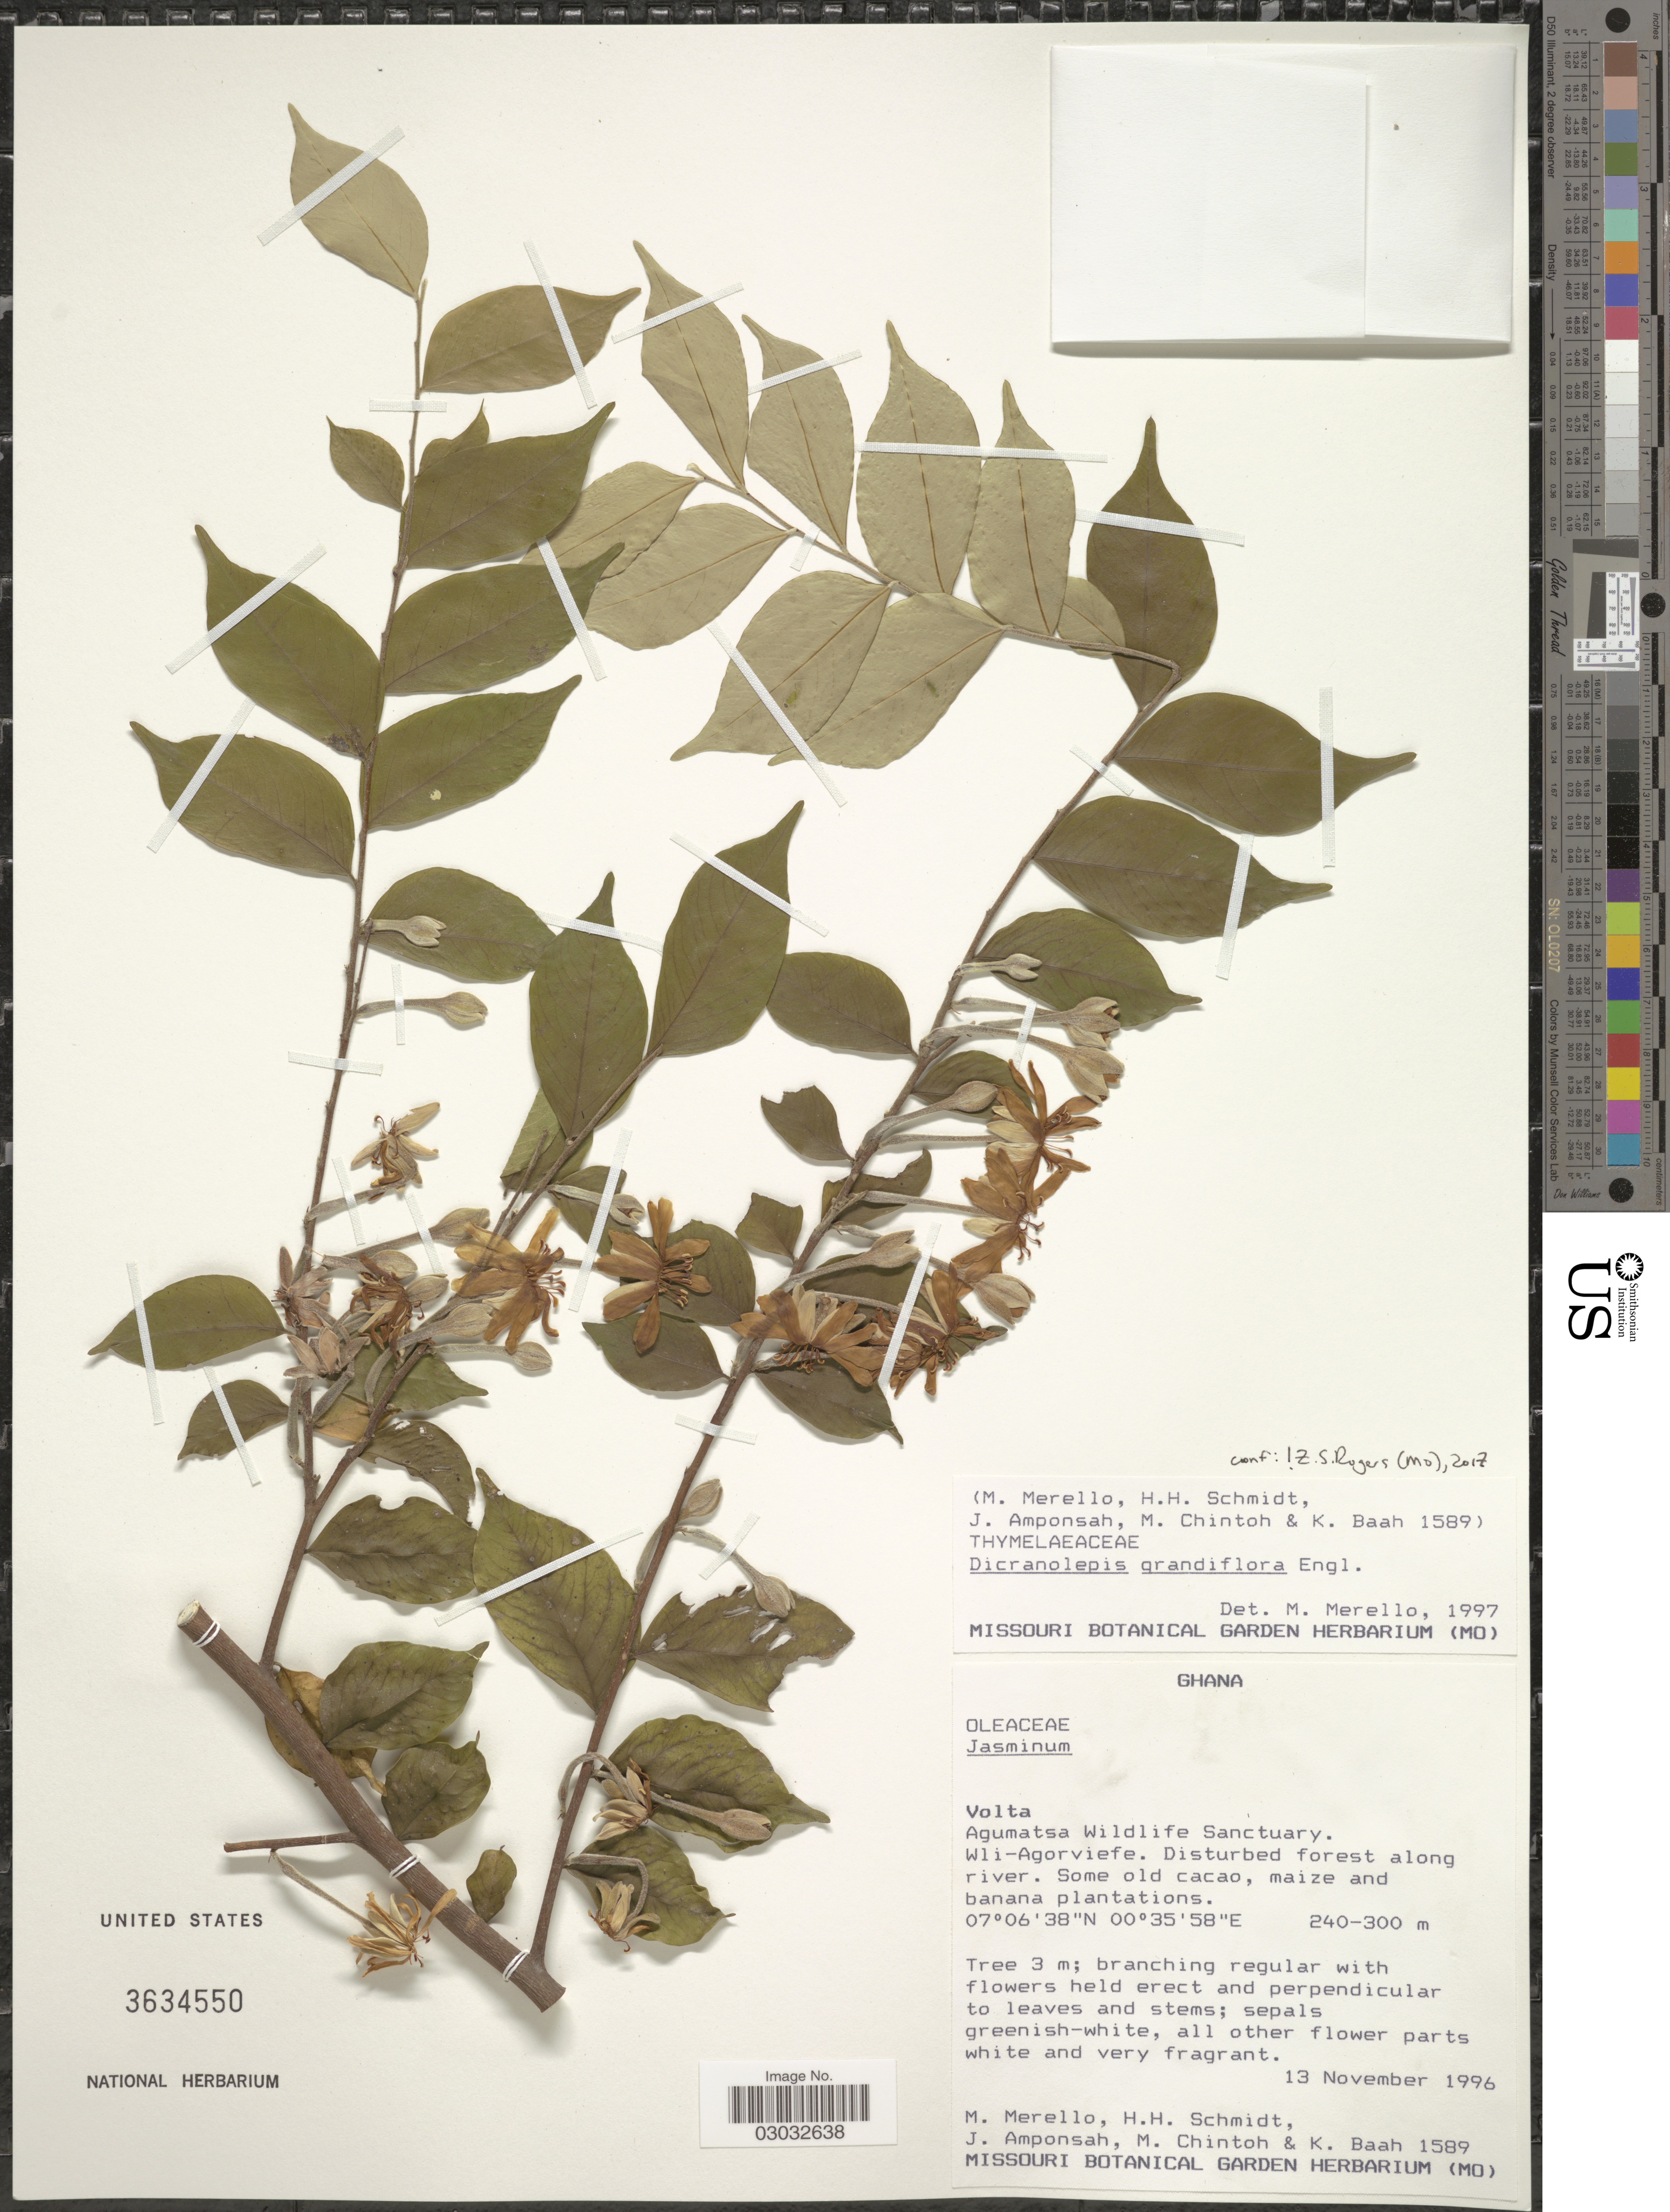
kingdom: Plantae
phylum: Tracheophyta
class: Magnoliopsida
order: Malvales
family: Thymelaeaceae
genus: Dicranolepis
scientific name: Dicranolepis grandiflora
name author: Engl.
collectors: M. Merello, H. H. Schmidt, J. Amponsah, M. Chintoh & K. Baah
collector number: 1589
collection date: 1996-11-13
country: Ghana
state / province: Volta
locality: Agumatsa Wildlife Sanctuary. Wli-Agorviefe.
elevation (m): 240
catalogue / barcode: US 3634550